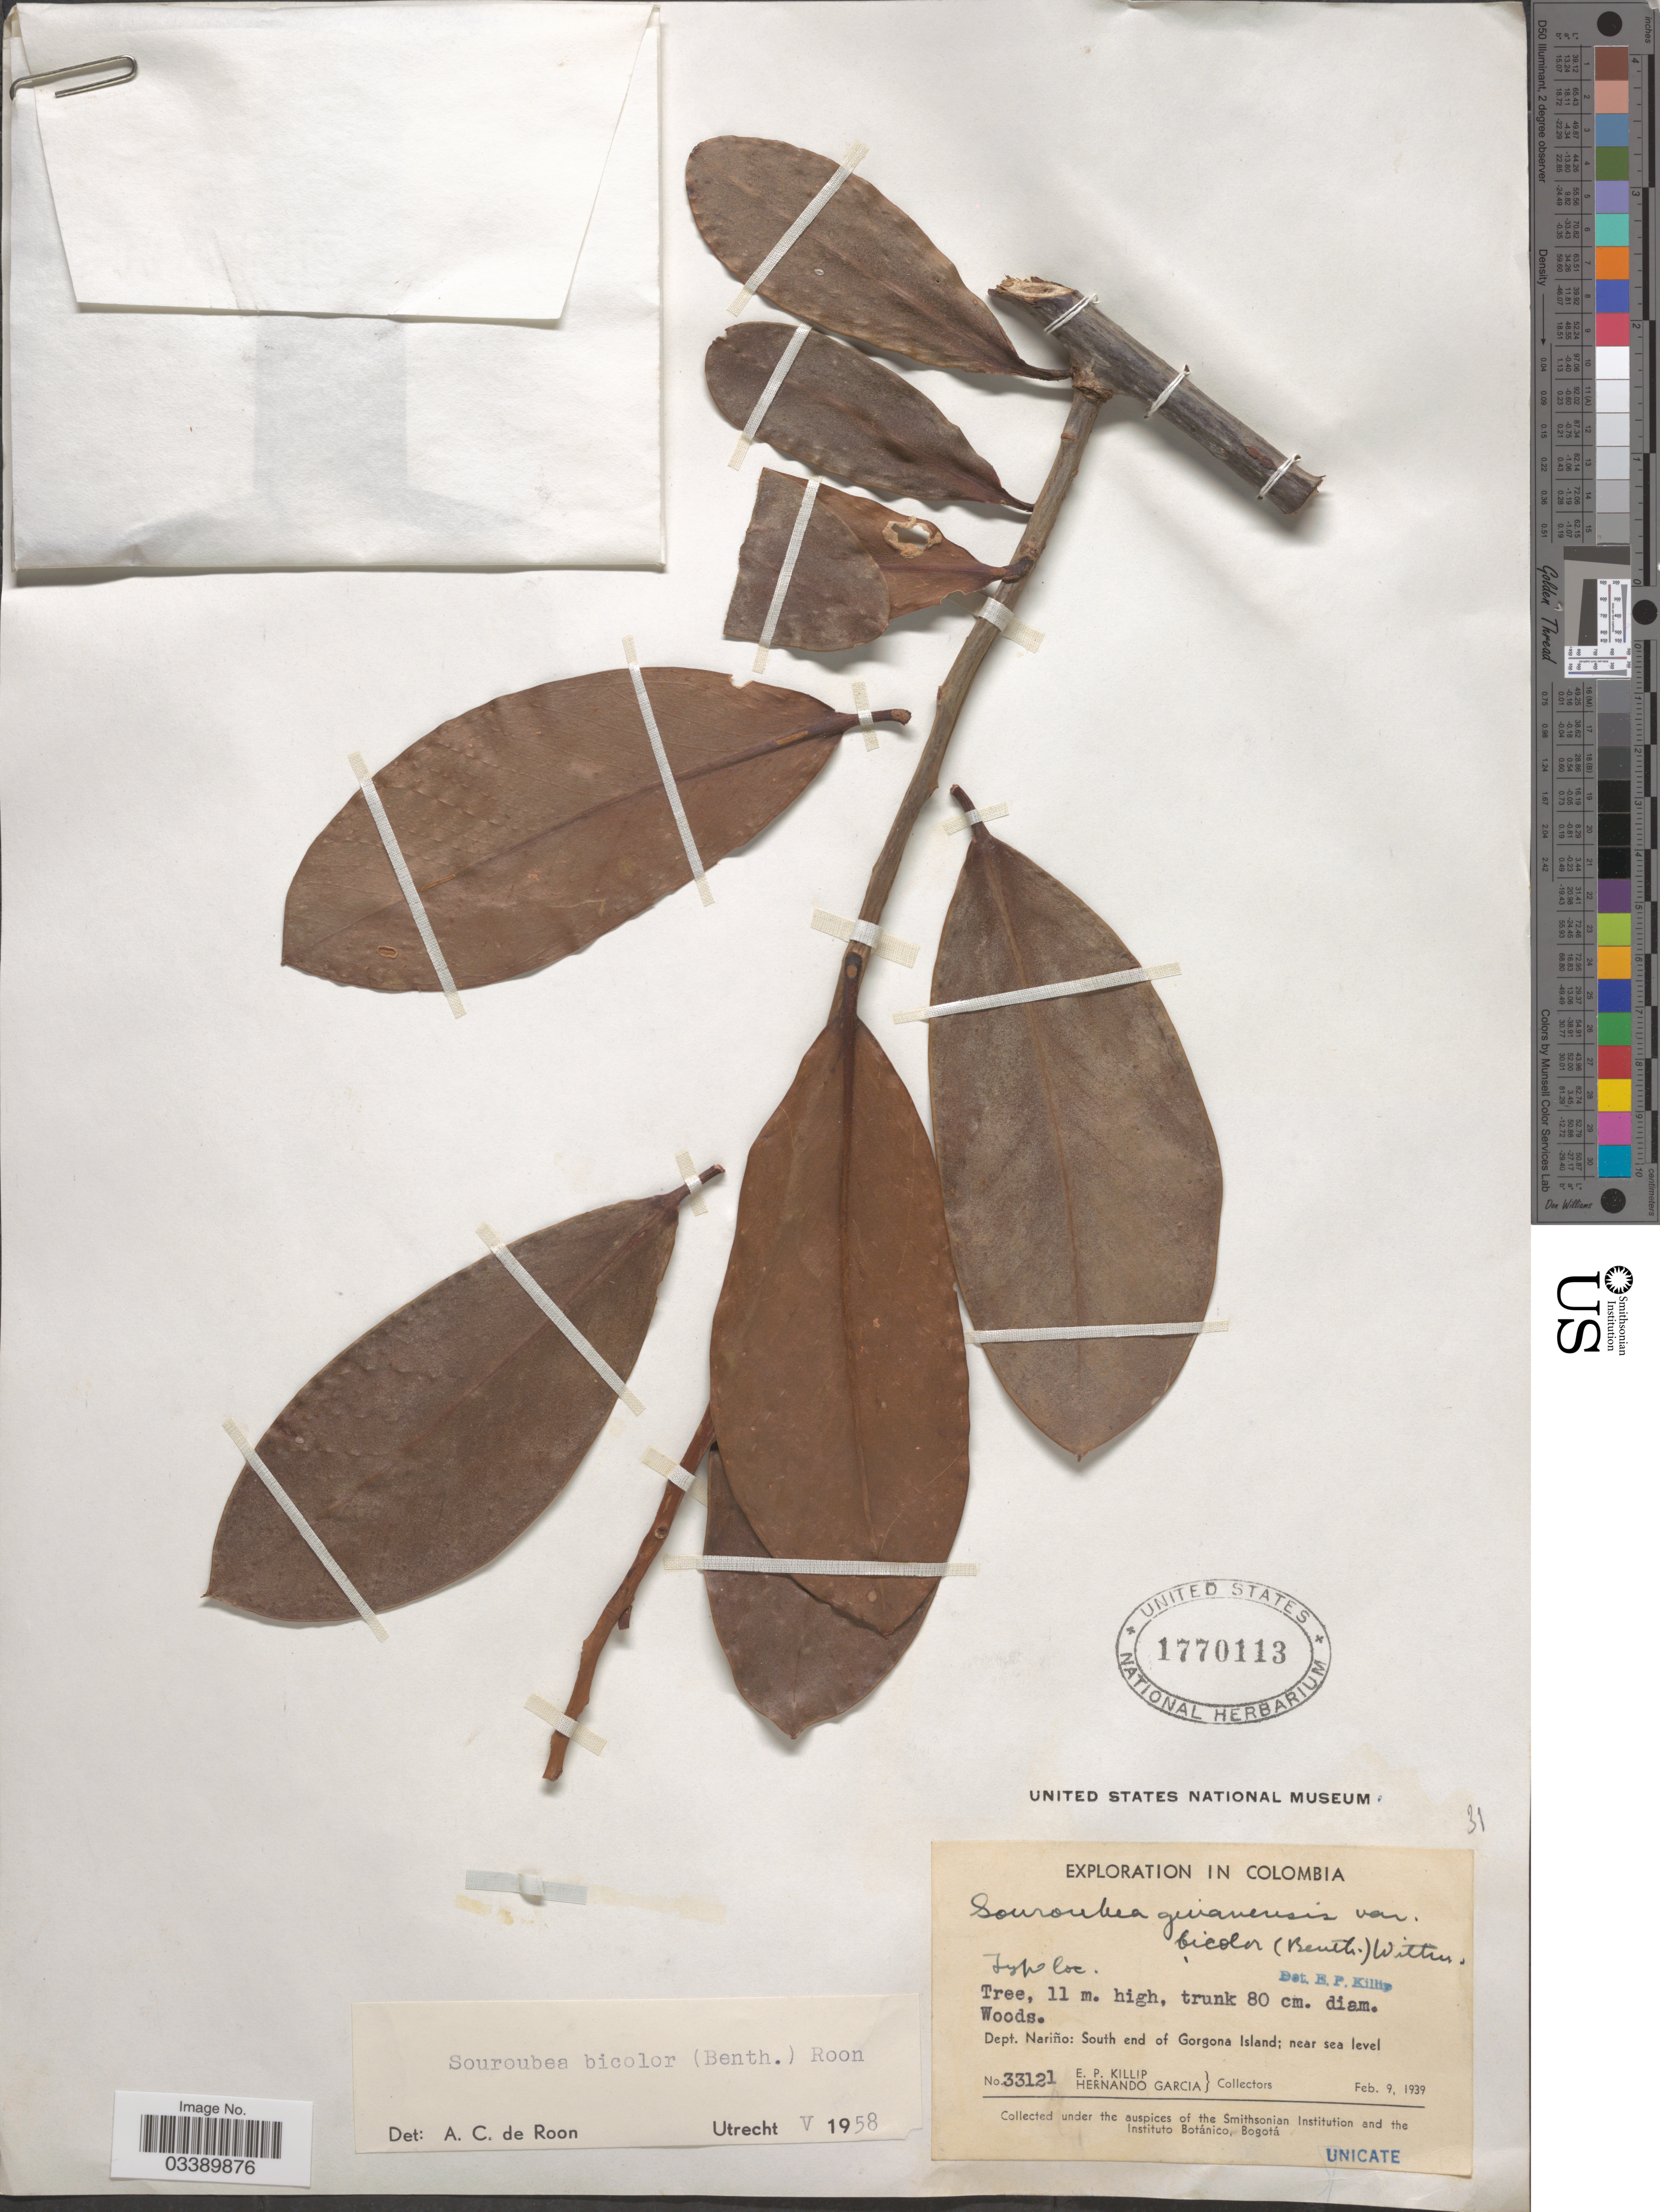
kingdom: Plantae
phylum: Tracheophyta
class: Magnoliopsida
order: Ericales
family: Marcgraviaceae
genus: Souroubea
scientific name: Souroubea bicolor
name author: (Benth.) de Roon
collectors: E. P. Killip & H. Garcia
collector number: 33121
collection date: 1939-02-09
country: Colombia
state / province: Nariño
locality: Dept. Nariño: South end of Gorgona Island.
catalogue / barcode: US 1770113